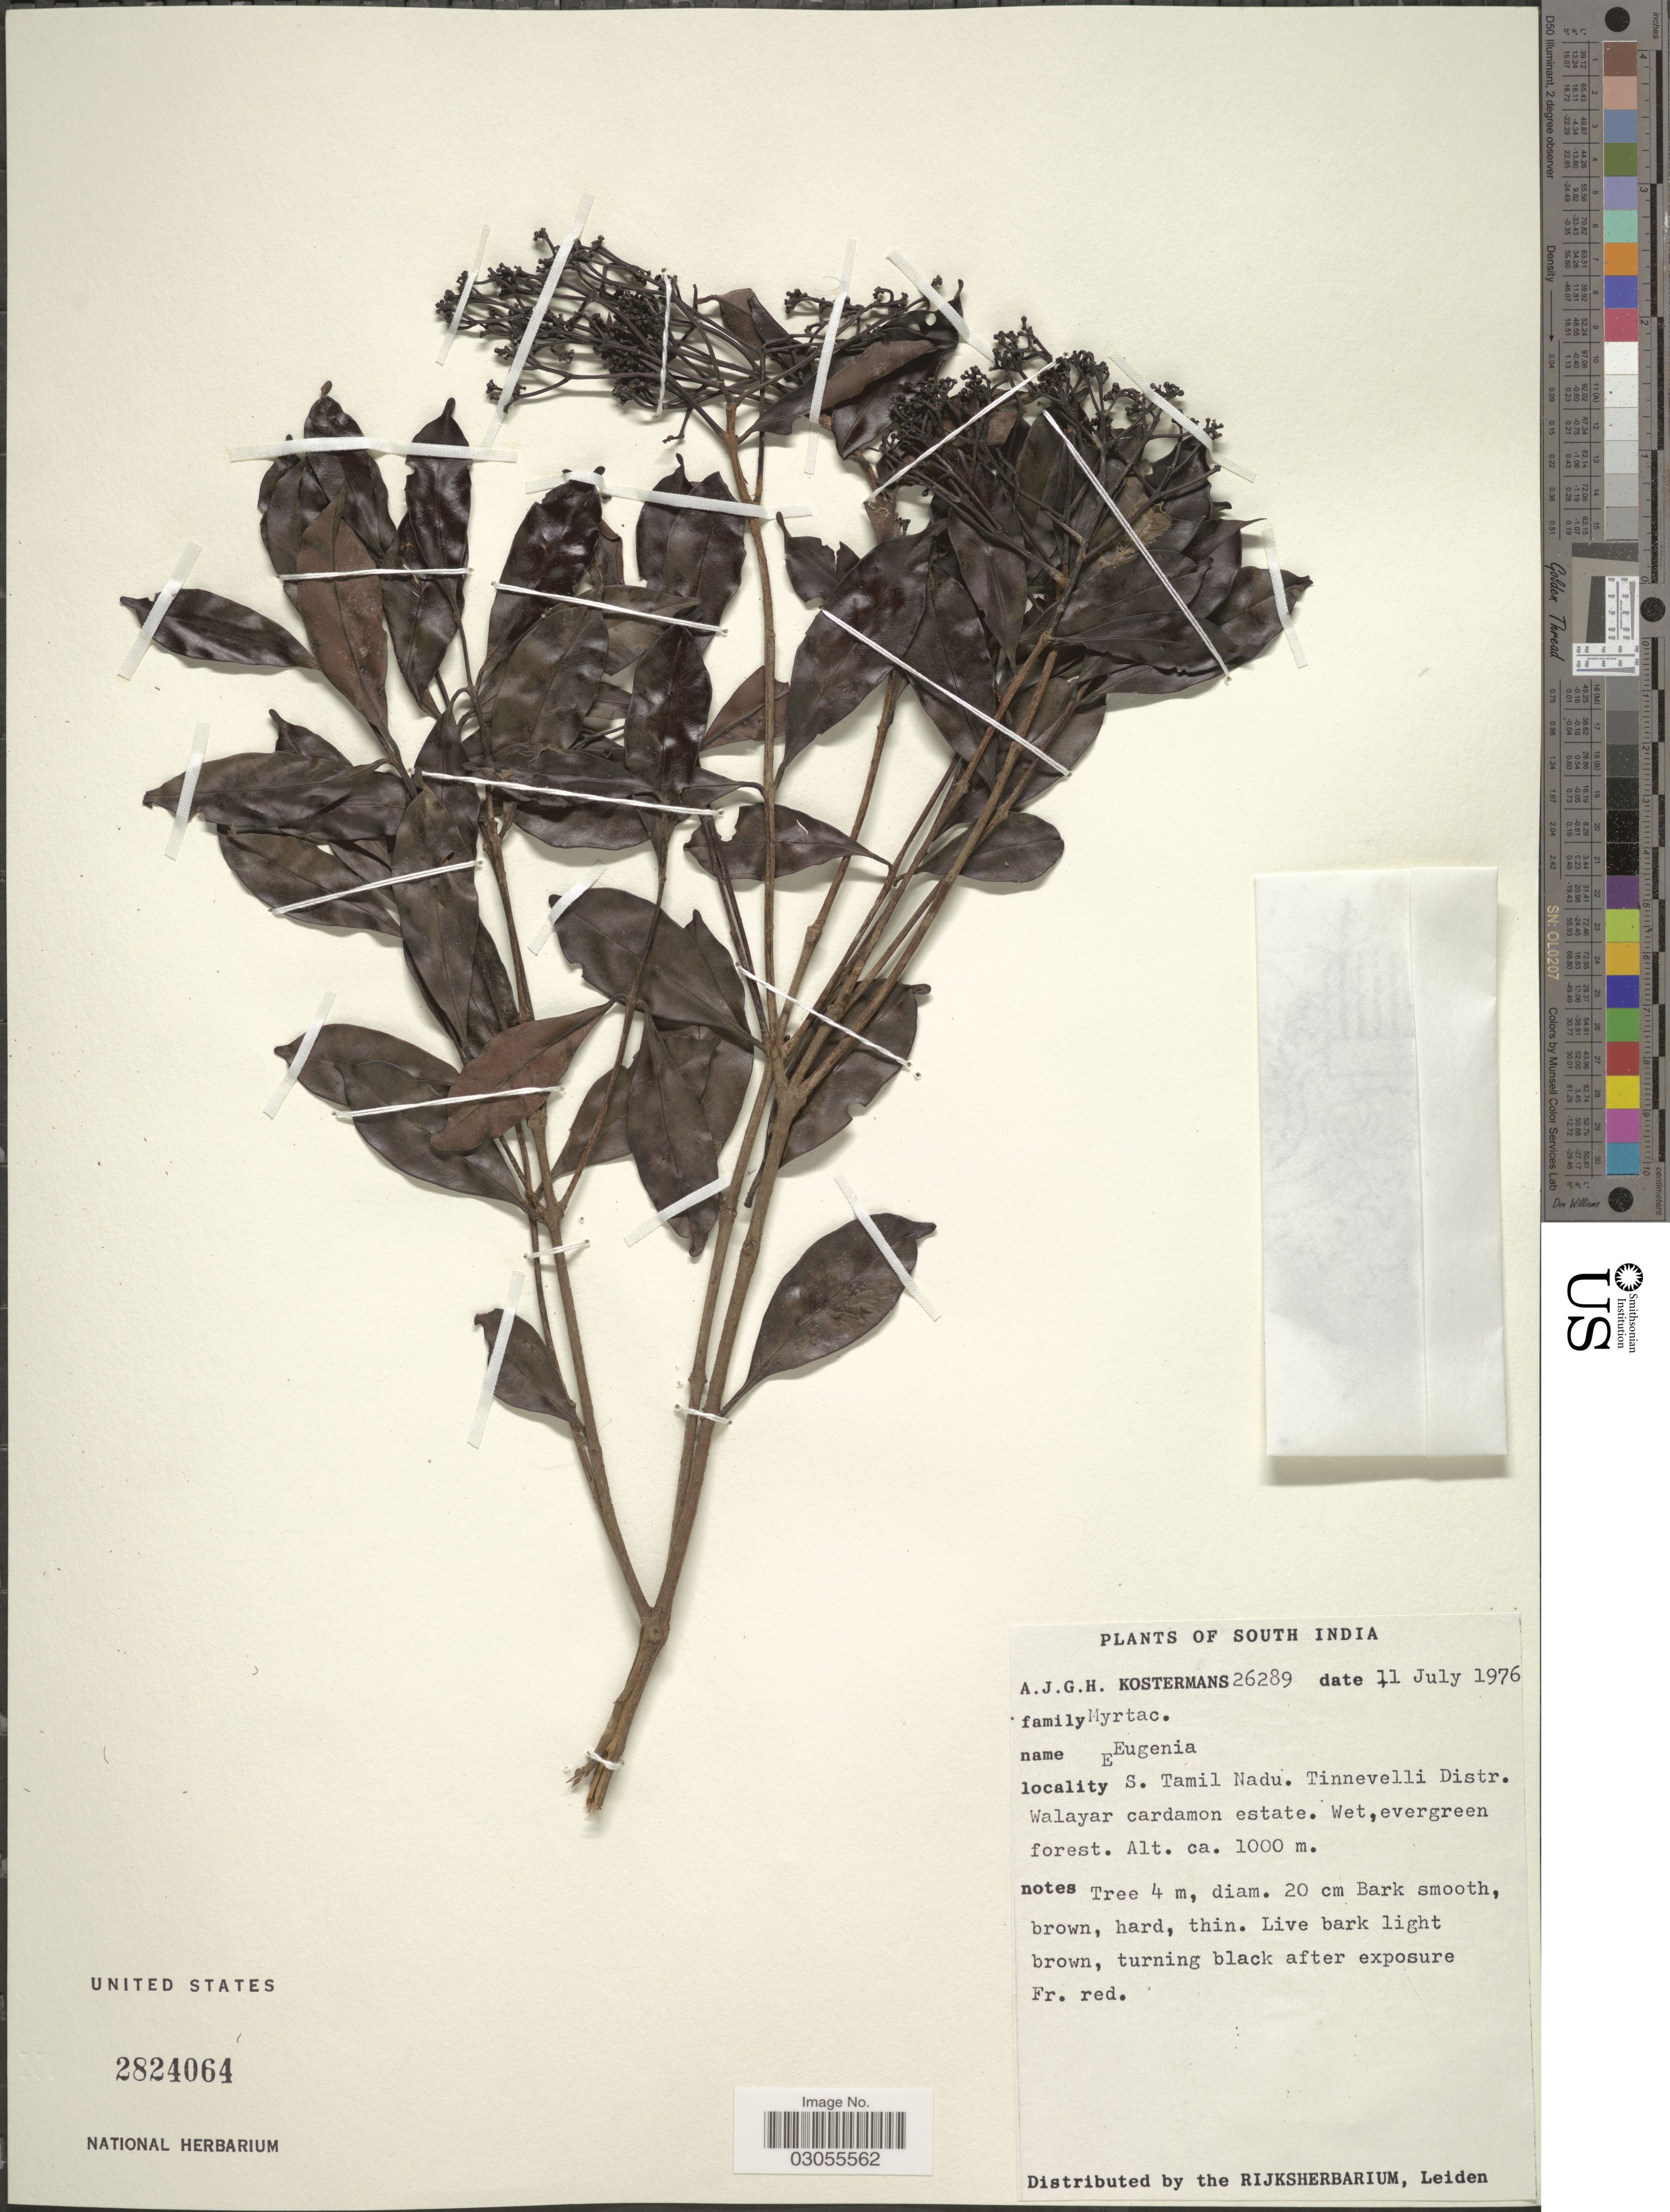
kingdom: Plantae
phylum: Tracheophyta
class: Magnoliopsida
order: Myrtales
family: Myrtaceae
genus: Syzygium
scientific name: Syzygium sp.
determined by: Strong, M. T., (US), Smithsonian Institution - National Museum of Natural History (UNITED STATES)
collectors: A. J. G. Kostermans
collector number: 26289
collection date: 1976-07-11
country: India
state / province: Tamil Nadu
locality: South India. S. Tamil Nadu. Tinnevelli Distr. Walayar cardamon estate.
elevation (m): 1000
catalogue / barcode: US 2824064